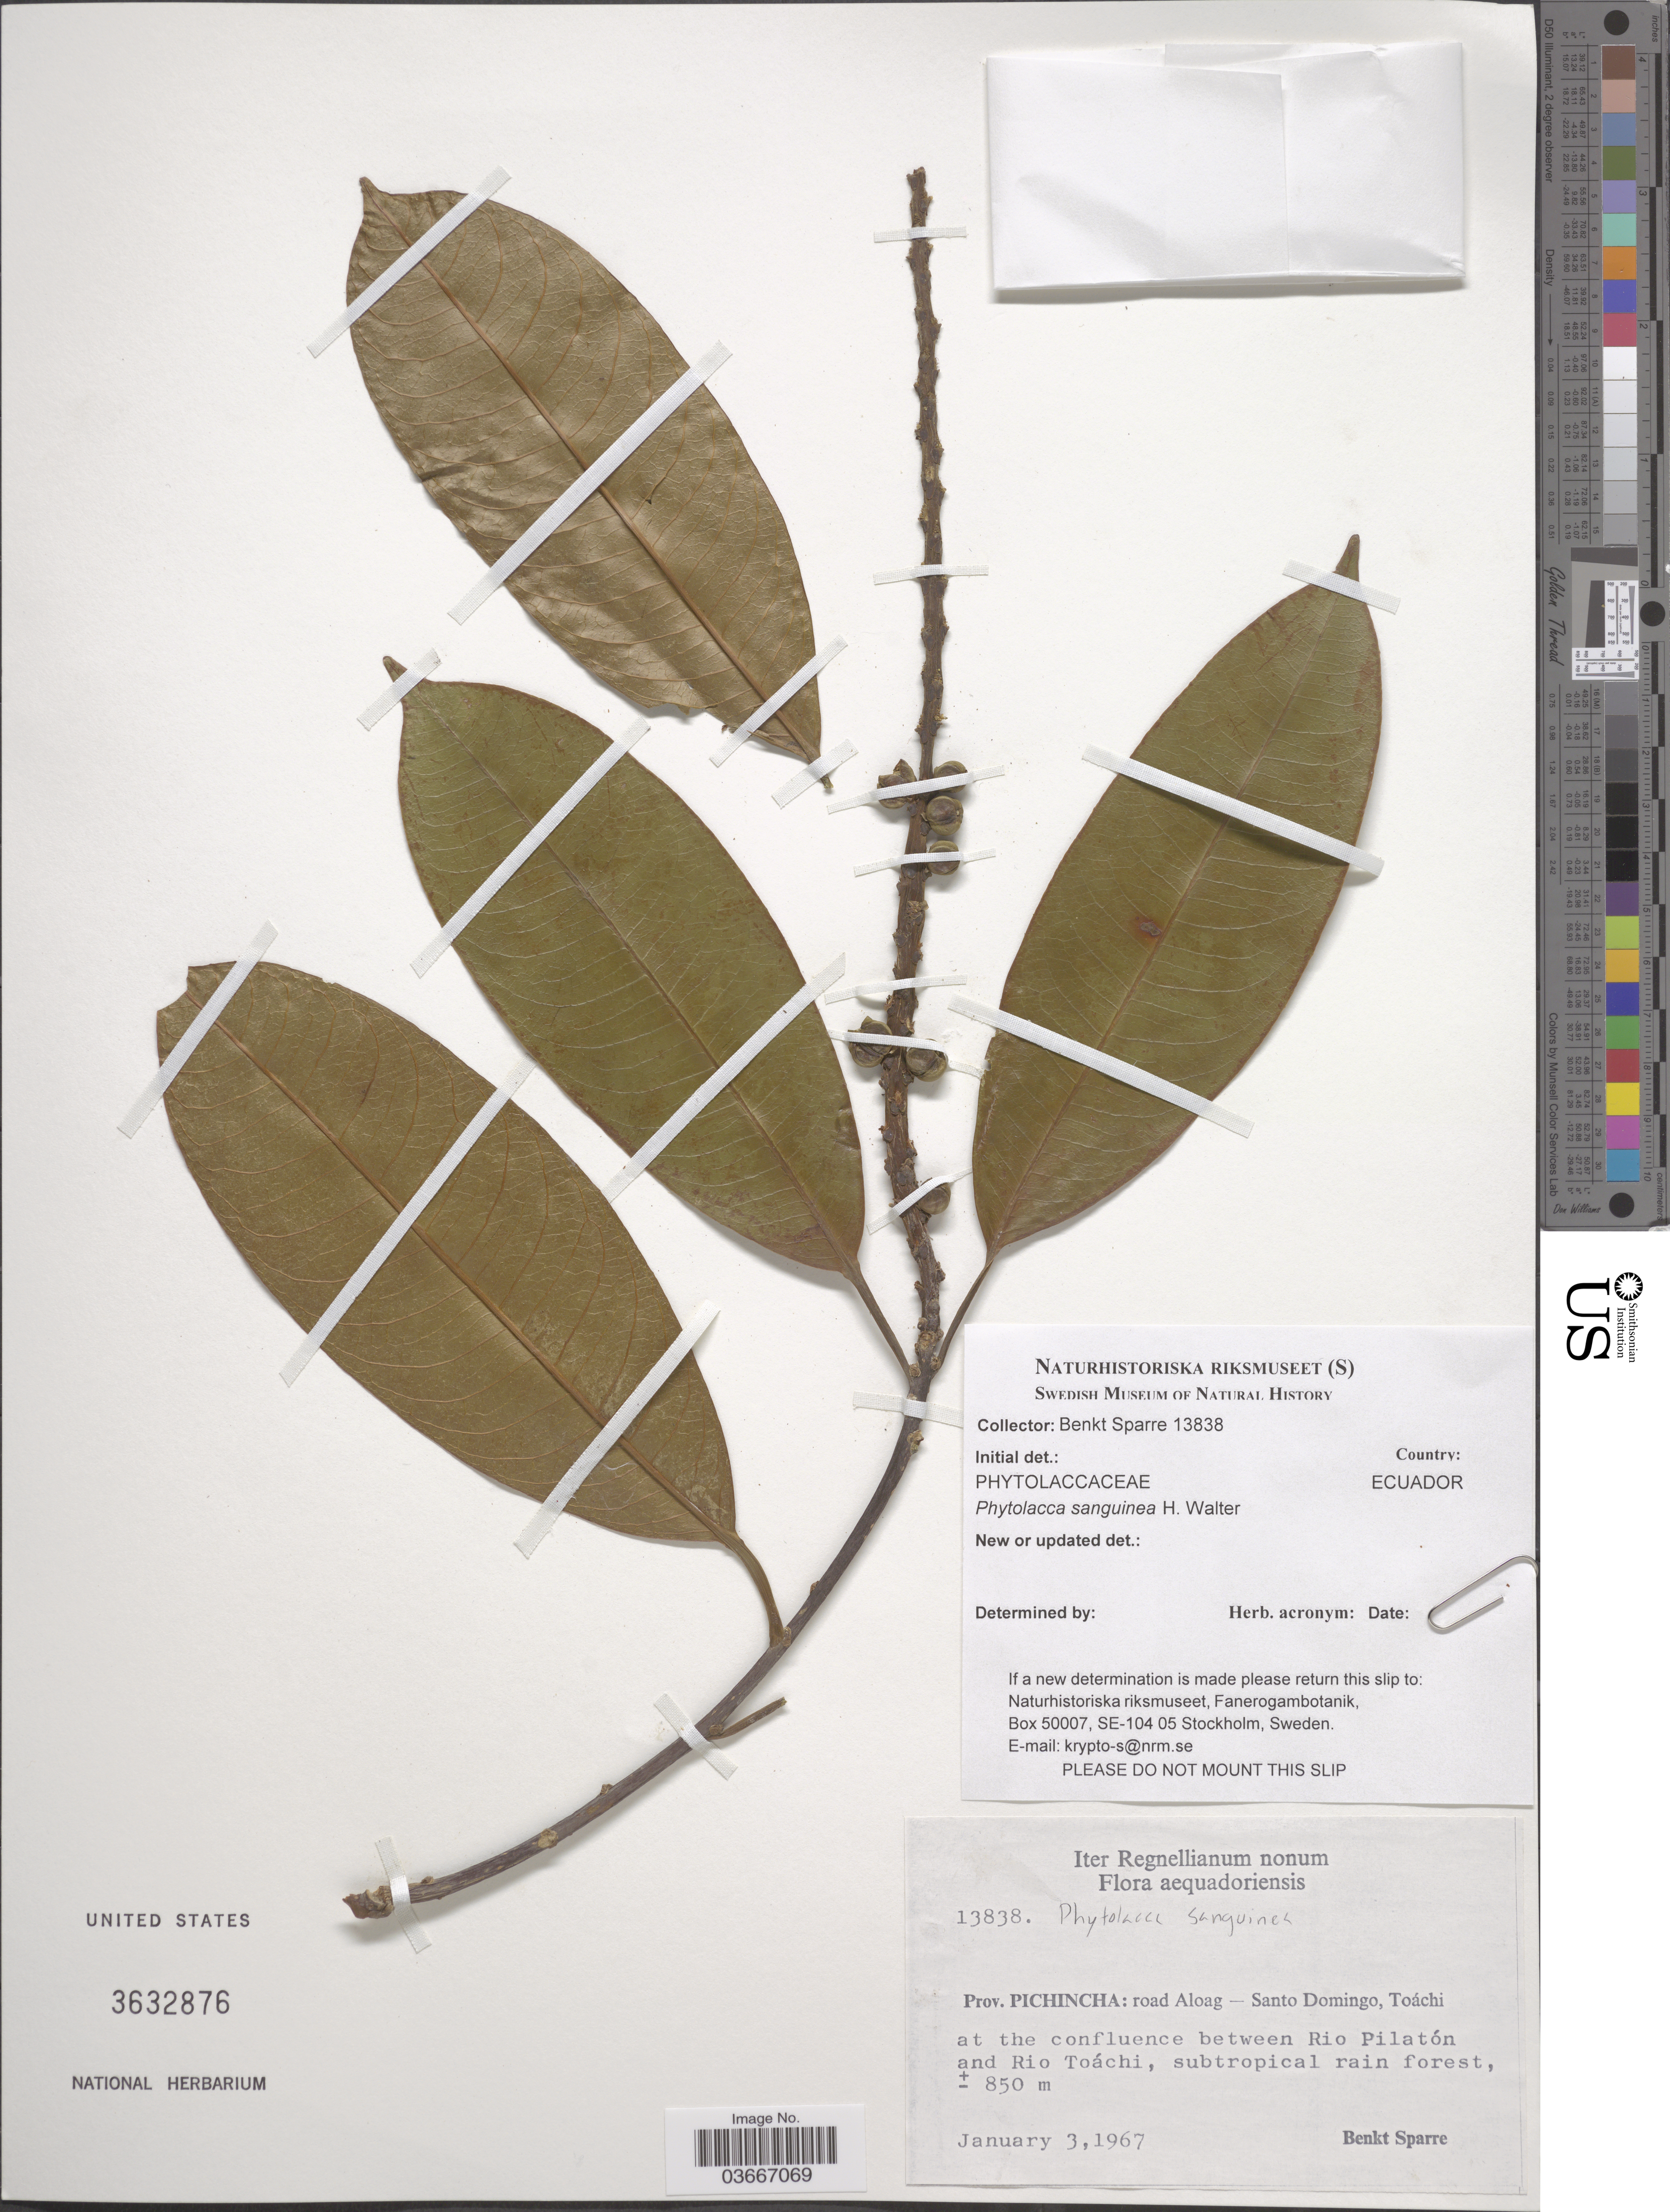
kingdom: Plantae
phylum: Tracheophyta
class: Magnoliopsida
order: Caryophyllales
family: Phytolaccaceae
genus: Phytolacca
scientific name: Phytolacca sanguinea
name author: H. Walter in Engl.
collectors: B. Sparre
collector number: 13838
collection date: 1967-01-03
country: Ecuador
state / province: Pichincha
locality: Road Aloag - Santo Domingo, Toáchi at the confluence between Rio Pilatón and Rio Toáchi, subtropical rain forest.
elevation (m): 850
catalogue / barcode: US 3632876